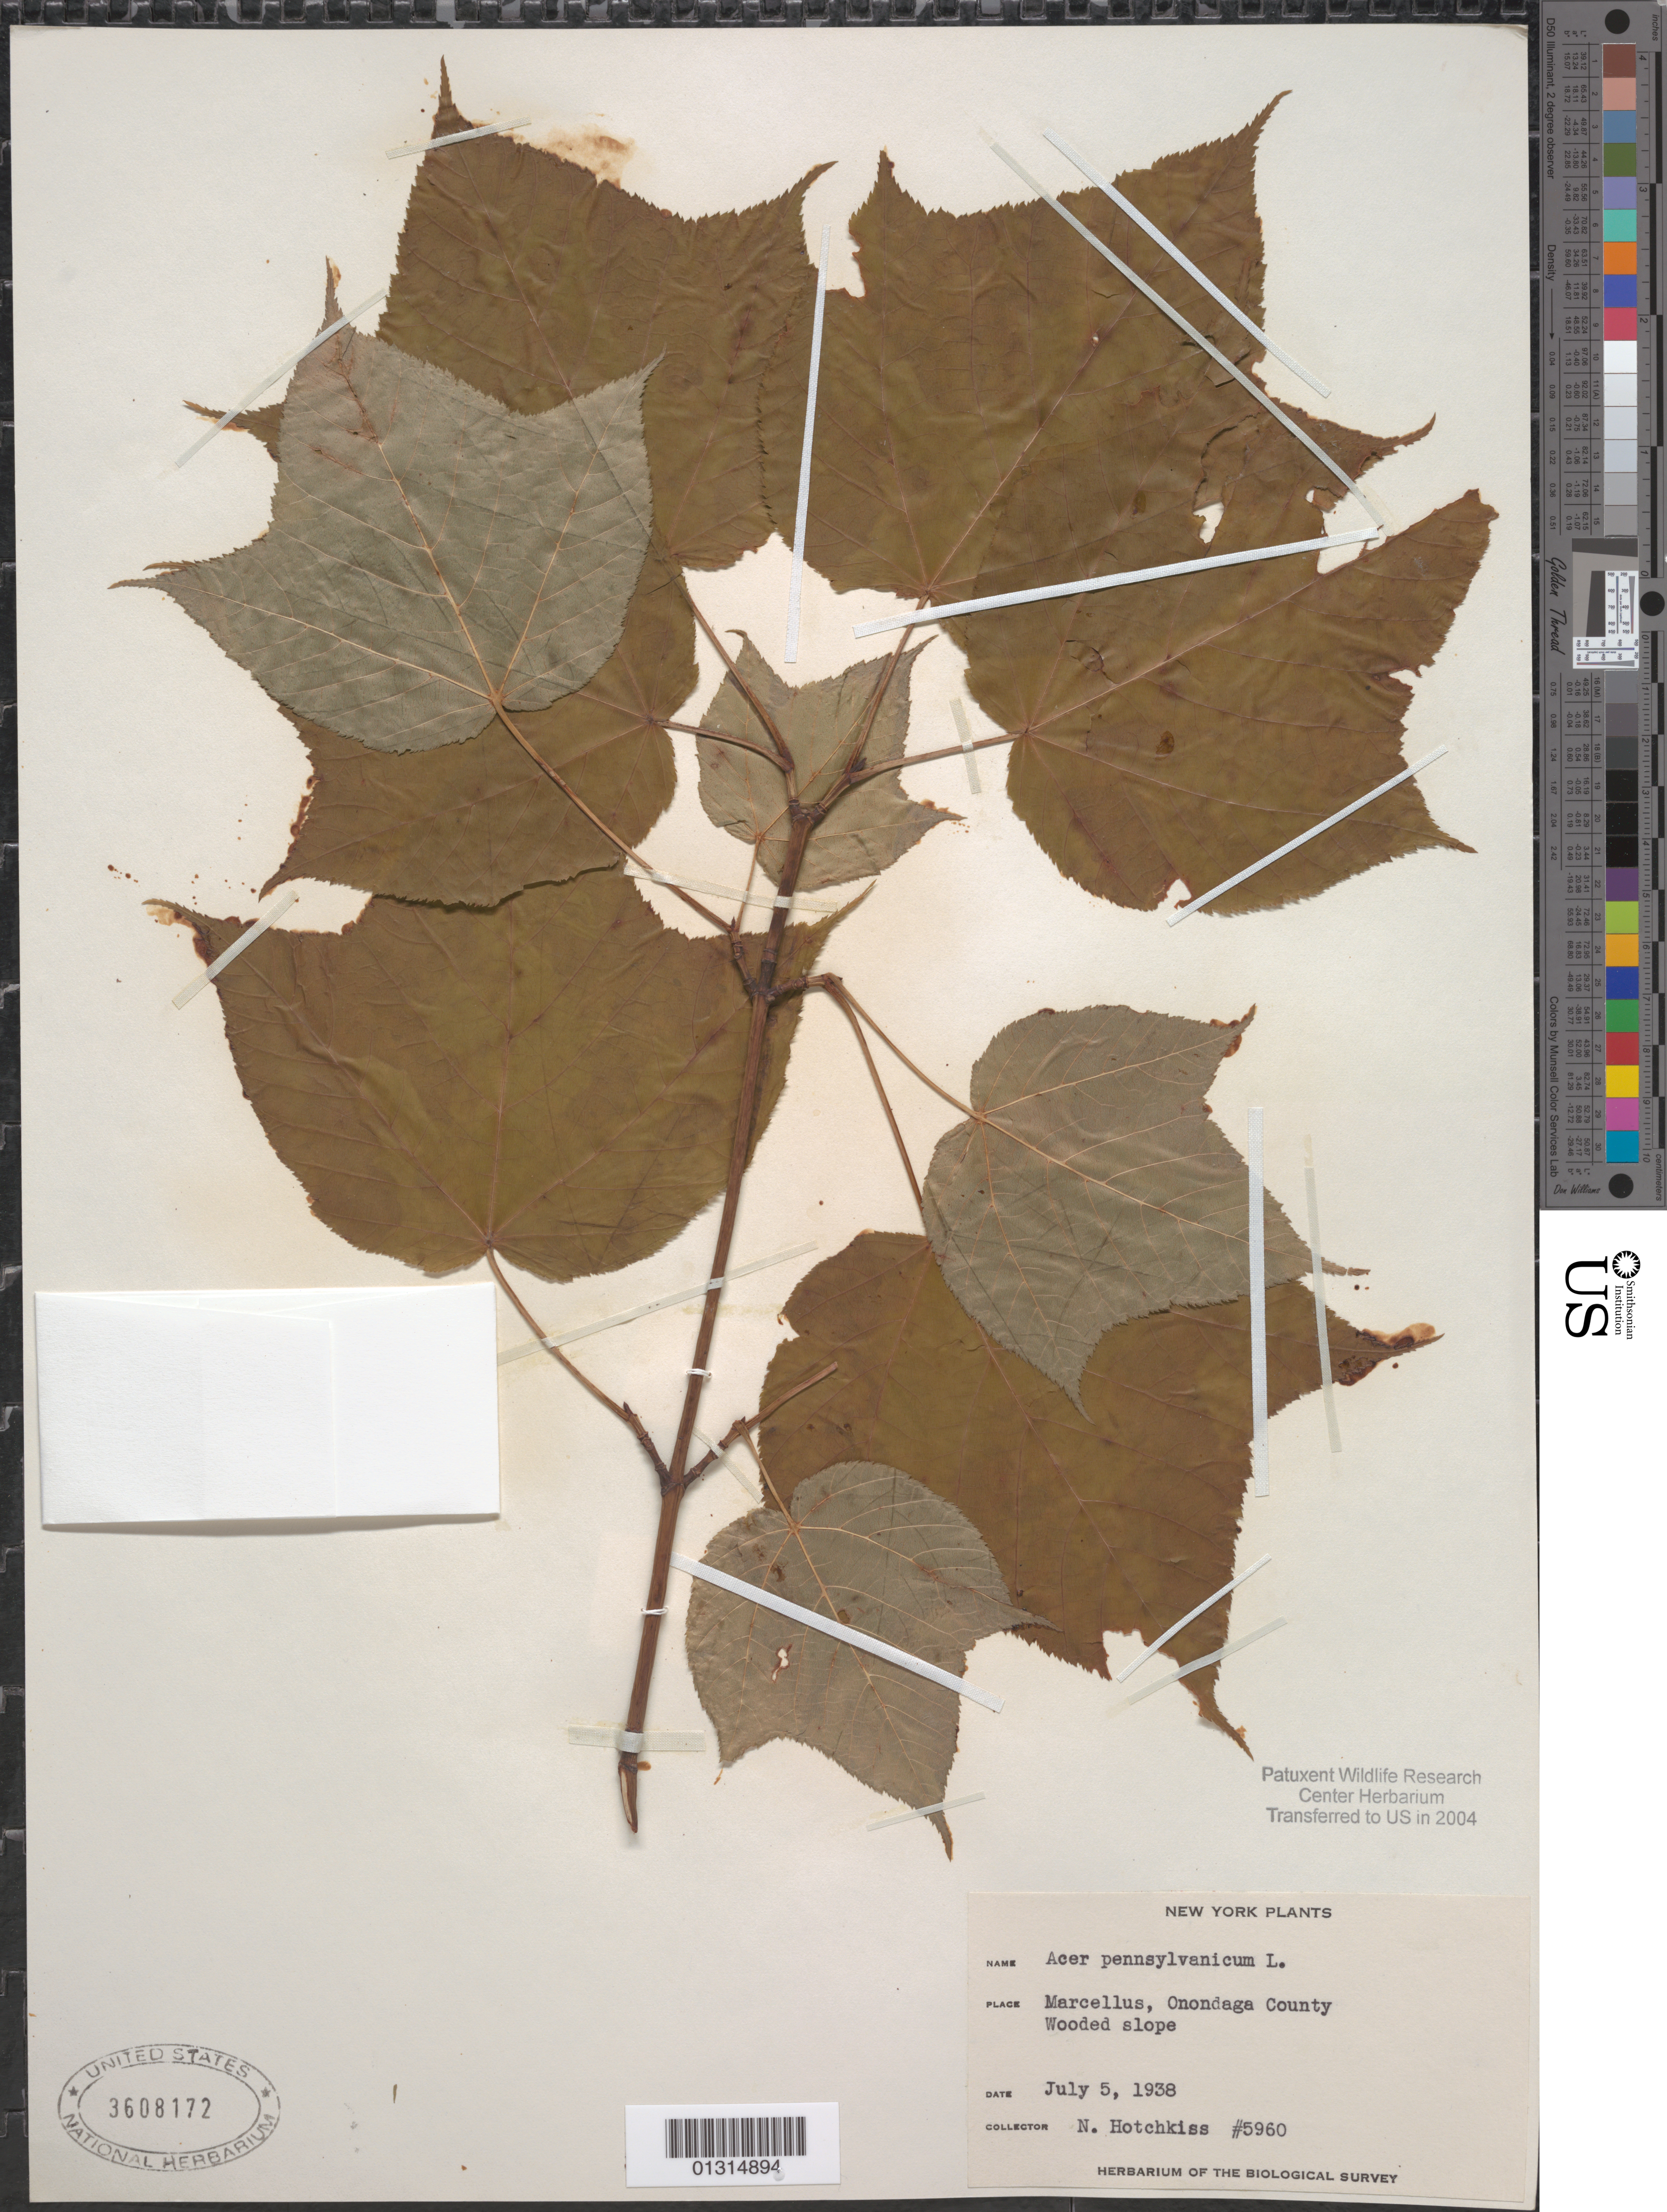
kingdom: Plantae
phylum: Tracheophyta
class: Magnoliopsida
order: Sapindales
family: Sapindaceae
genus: Acer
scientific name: Acer pensylvanicum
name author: L.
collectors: N. Hotchkiss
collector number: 5960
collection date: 1938-07-05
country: United States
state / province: New York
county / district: Onondaga County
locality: Onondaga County, Marcellus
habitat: Wooded slope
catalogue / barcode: US 3608172